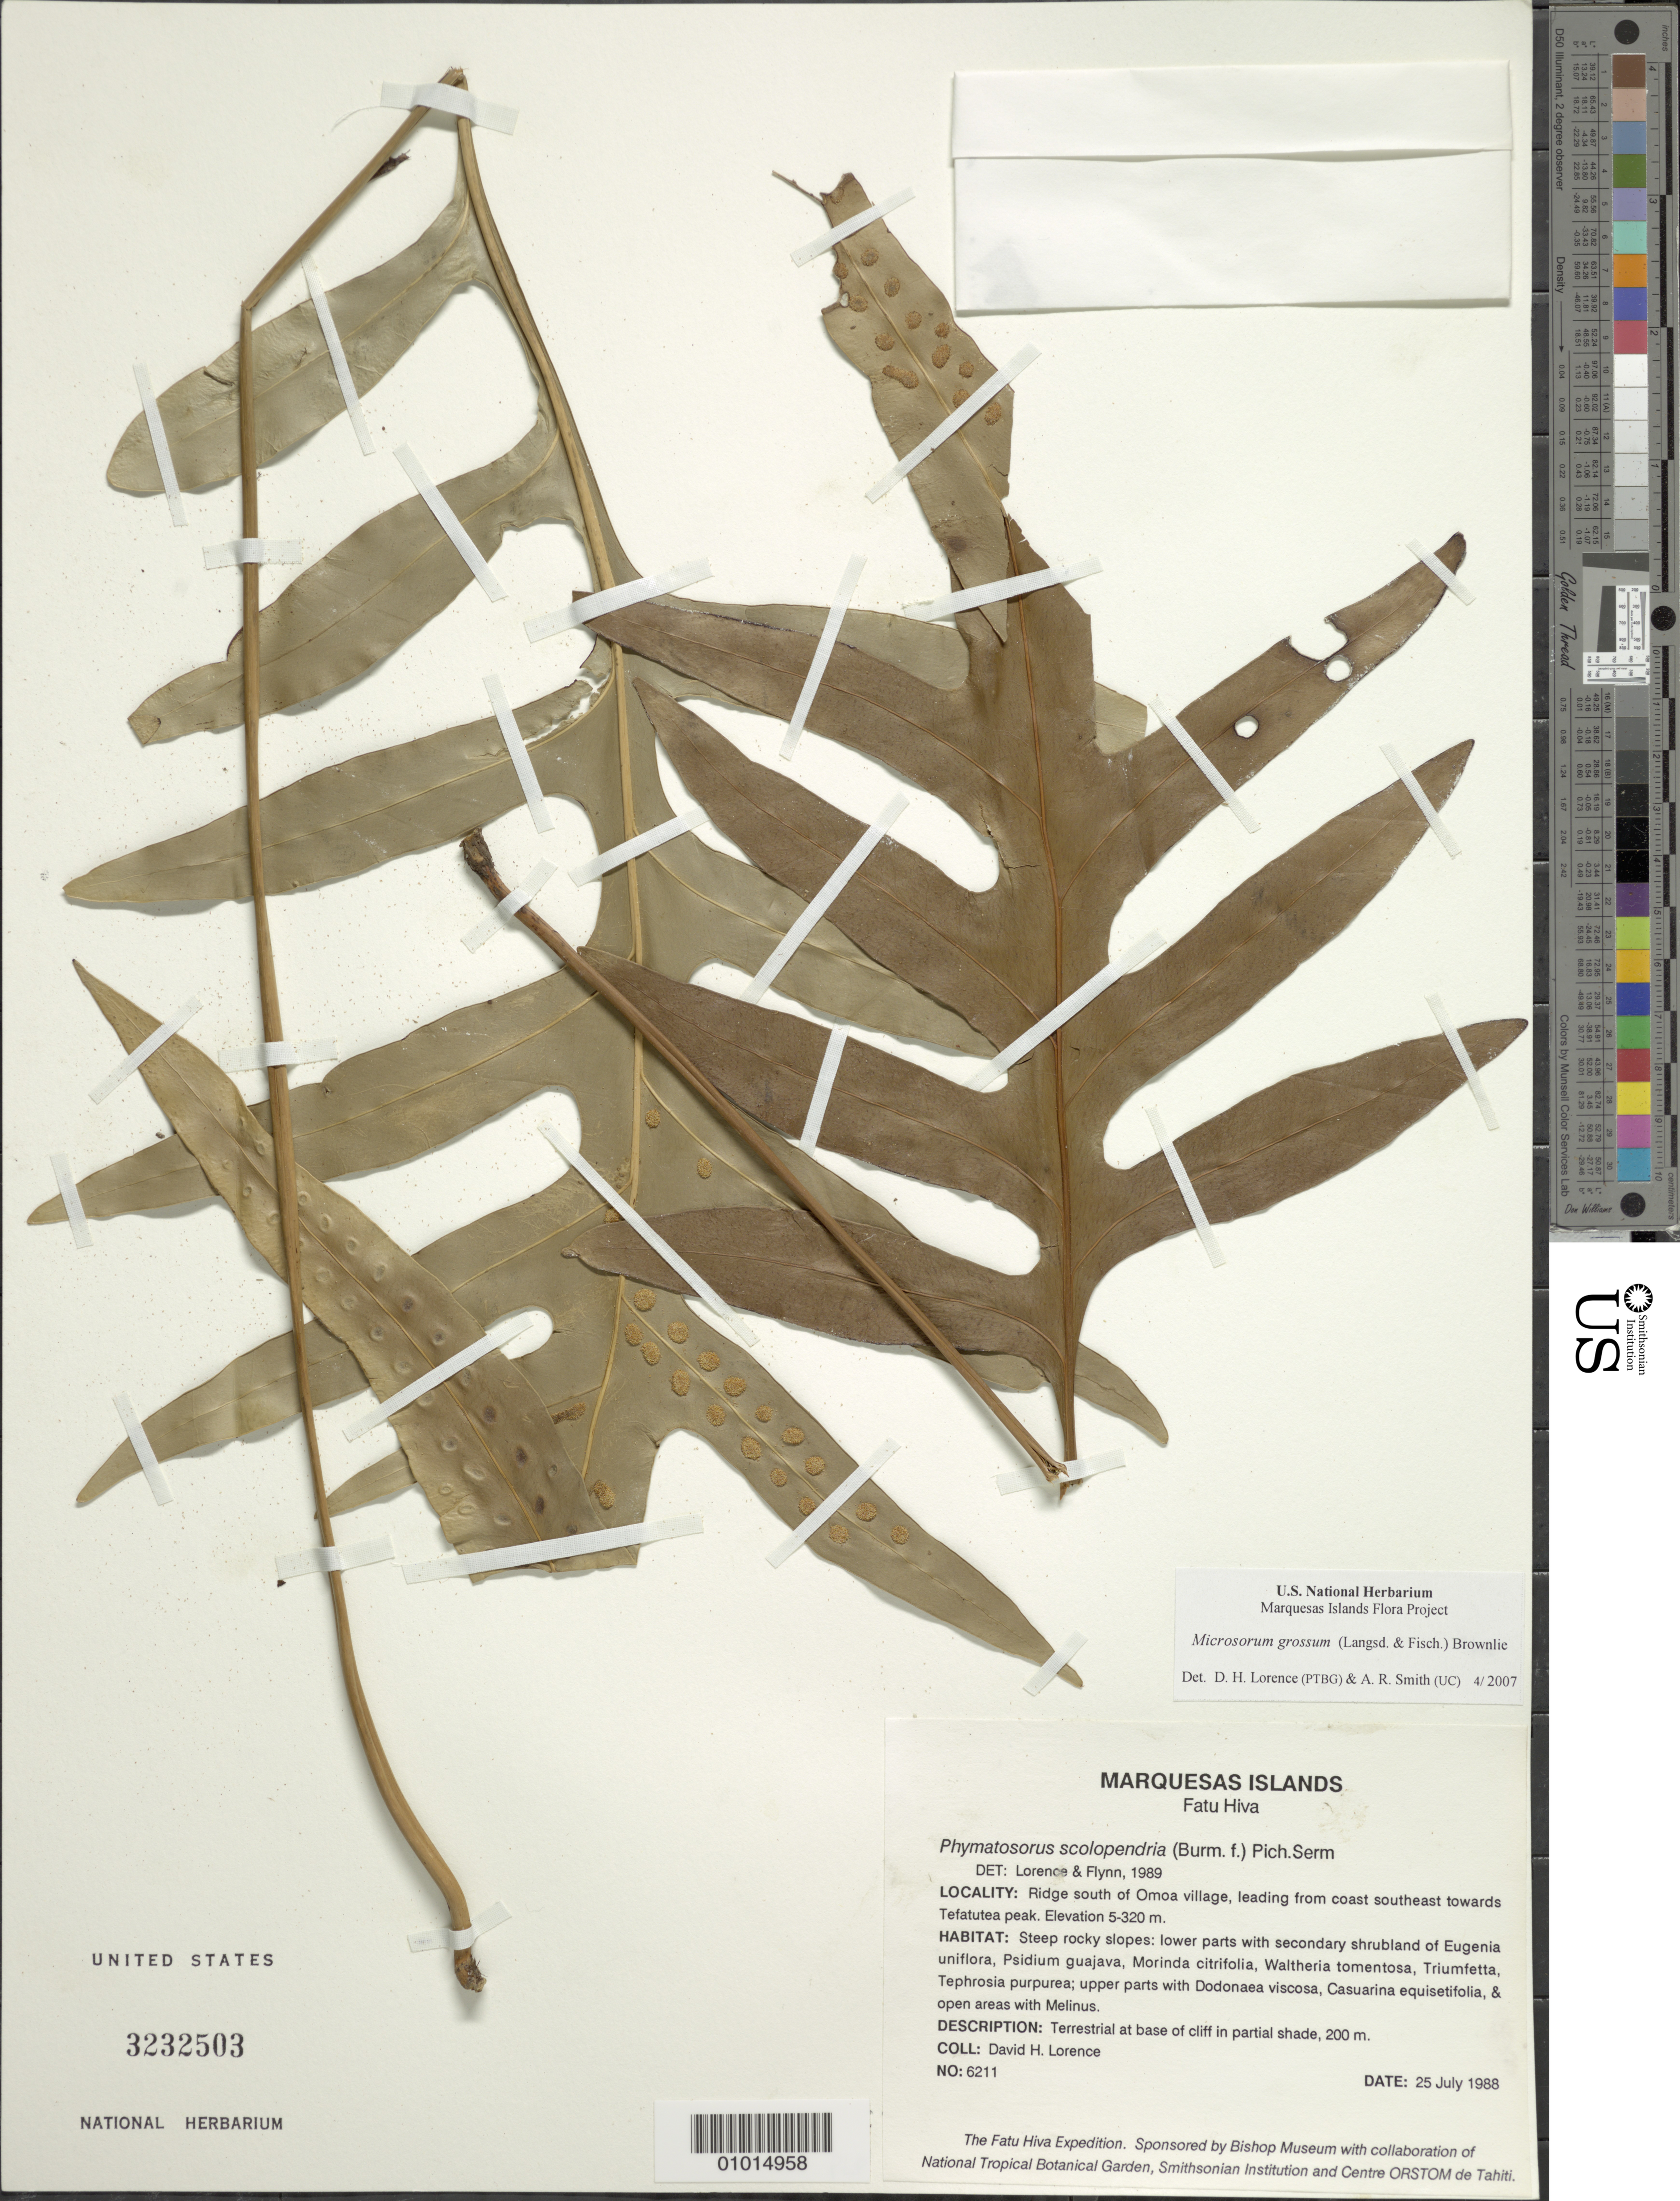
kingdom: Plantae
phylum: Tracheophyta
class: Polypodiopsida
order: Polypodiales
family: Polypodiaceae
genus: Microsorum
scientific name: Microsorum grossum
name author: (Langsd. & Fisch.) S.B. Andrews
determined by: Lorence, David H.; Smith, A. R.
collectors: D. Lorence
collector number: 6211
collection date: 1988-07-25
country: French Polynesia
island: Fatu Hiva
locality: Ridge S of 'Omo'a village, leading from coast SE towards Tefatutea peak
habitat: Steep rocky slopes. At base of cliff in partial shade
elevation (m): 200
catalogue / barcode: US 3232503